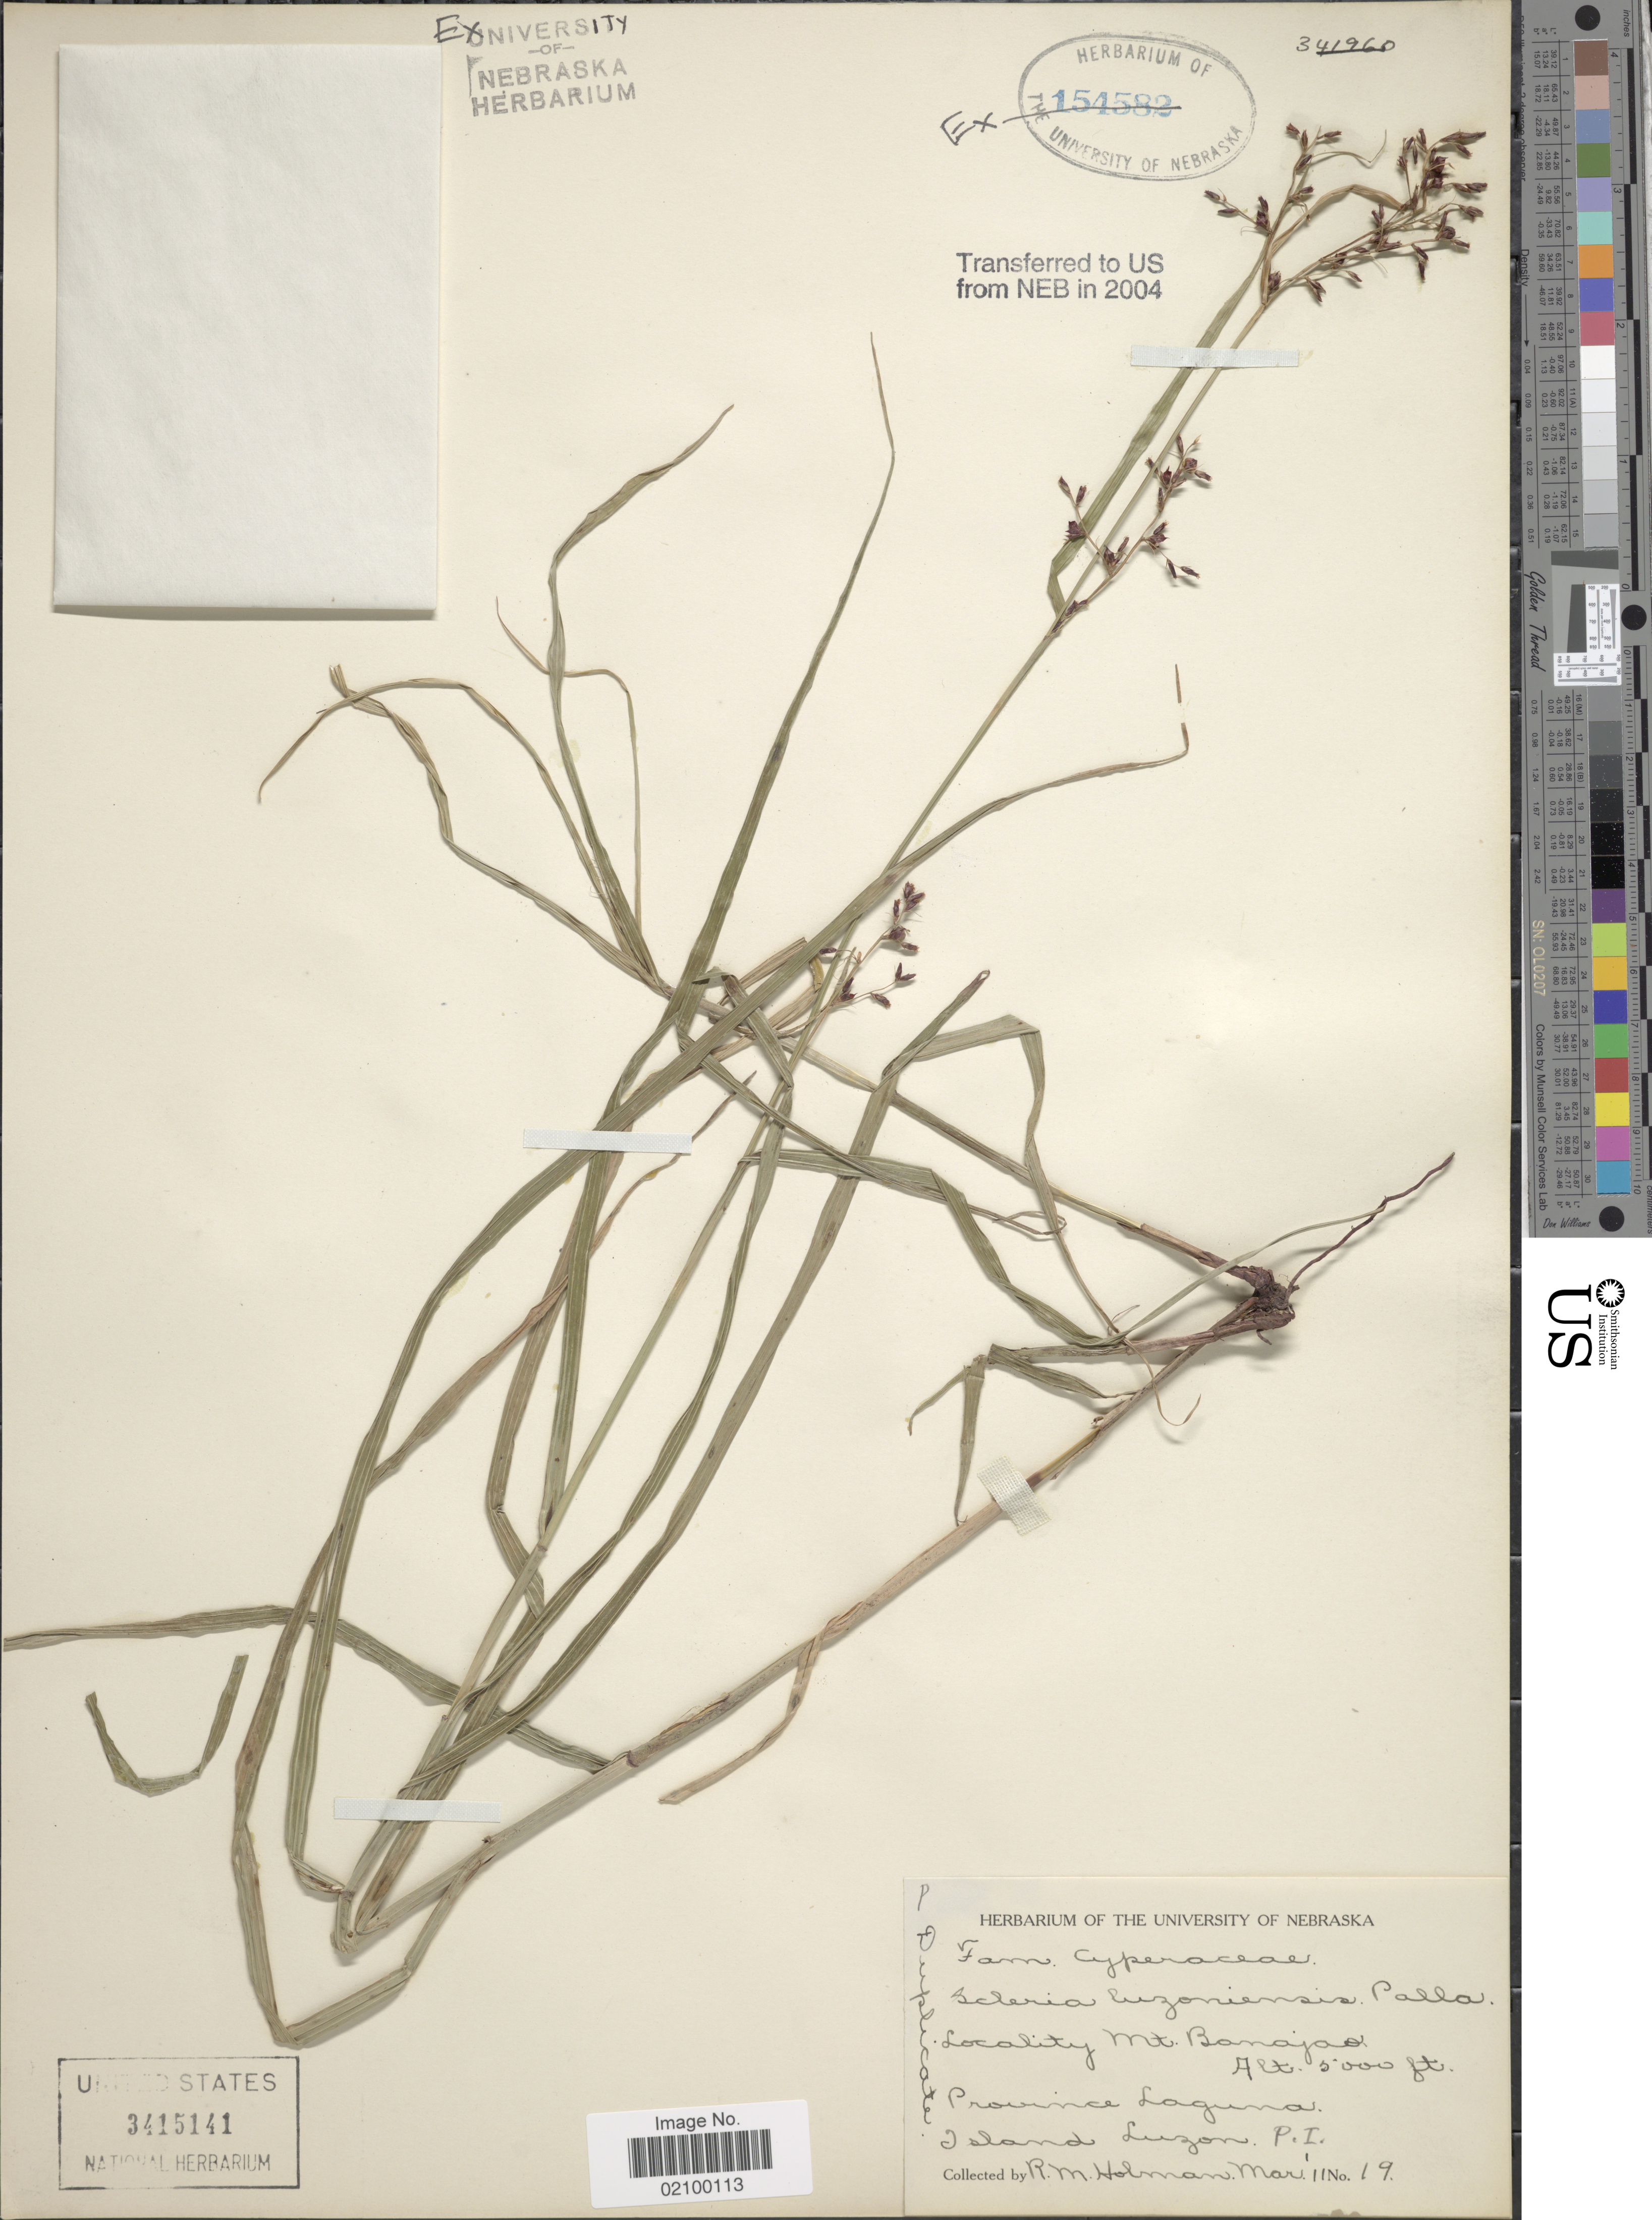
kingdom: Plantae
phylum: Tracheophyta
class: Liliopsida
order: Poales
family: Cyperaceae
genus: Scleria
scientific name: Scleria terrestris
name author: (L.) Fassett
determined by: Strong, Mark T., (BOT), Smithsonian Institution - National Museum of Natural History (UNITED STATES)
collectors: R. Holman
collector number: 19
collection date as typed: Transcribed d/m/y: /3/11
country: Philippines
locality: Mt. Banajao, Province Laguna, Island Luzon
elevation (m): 1524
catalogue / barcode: US 3415141